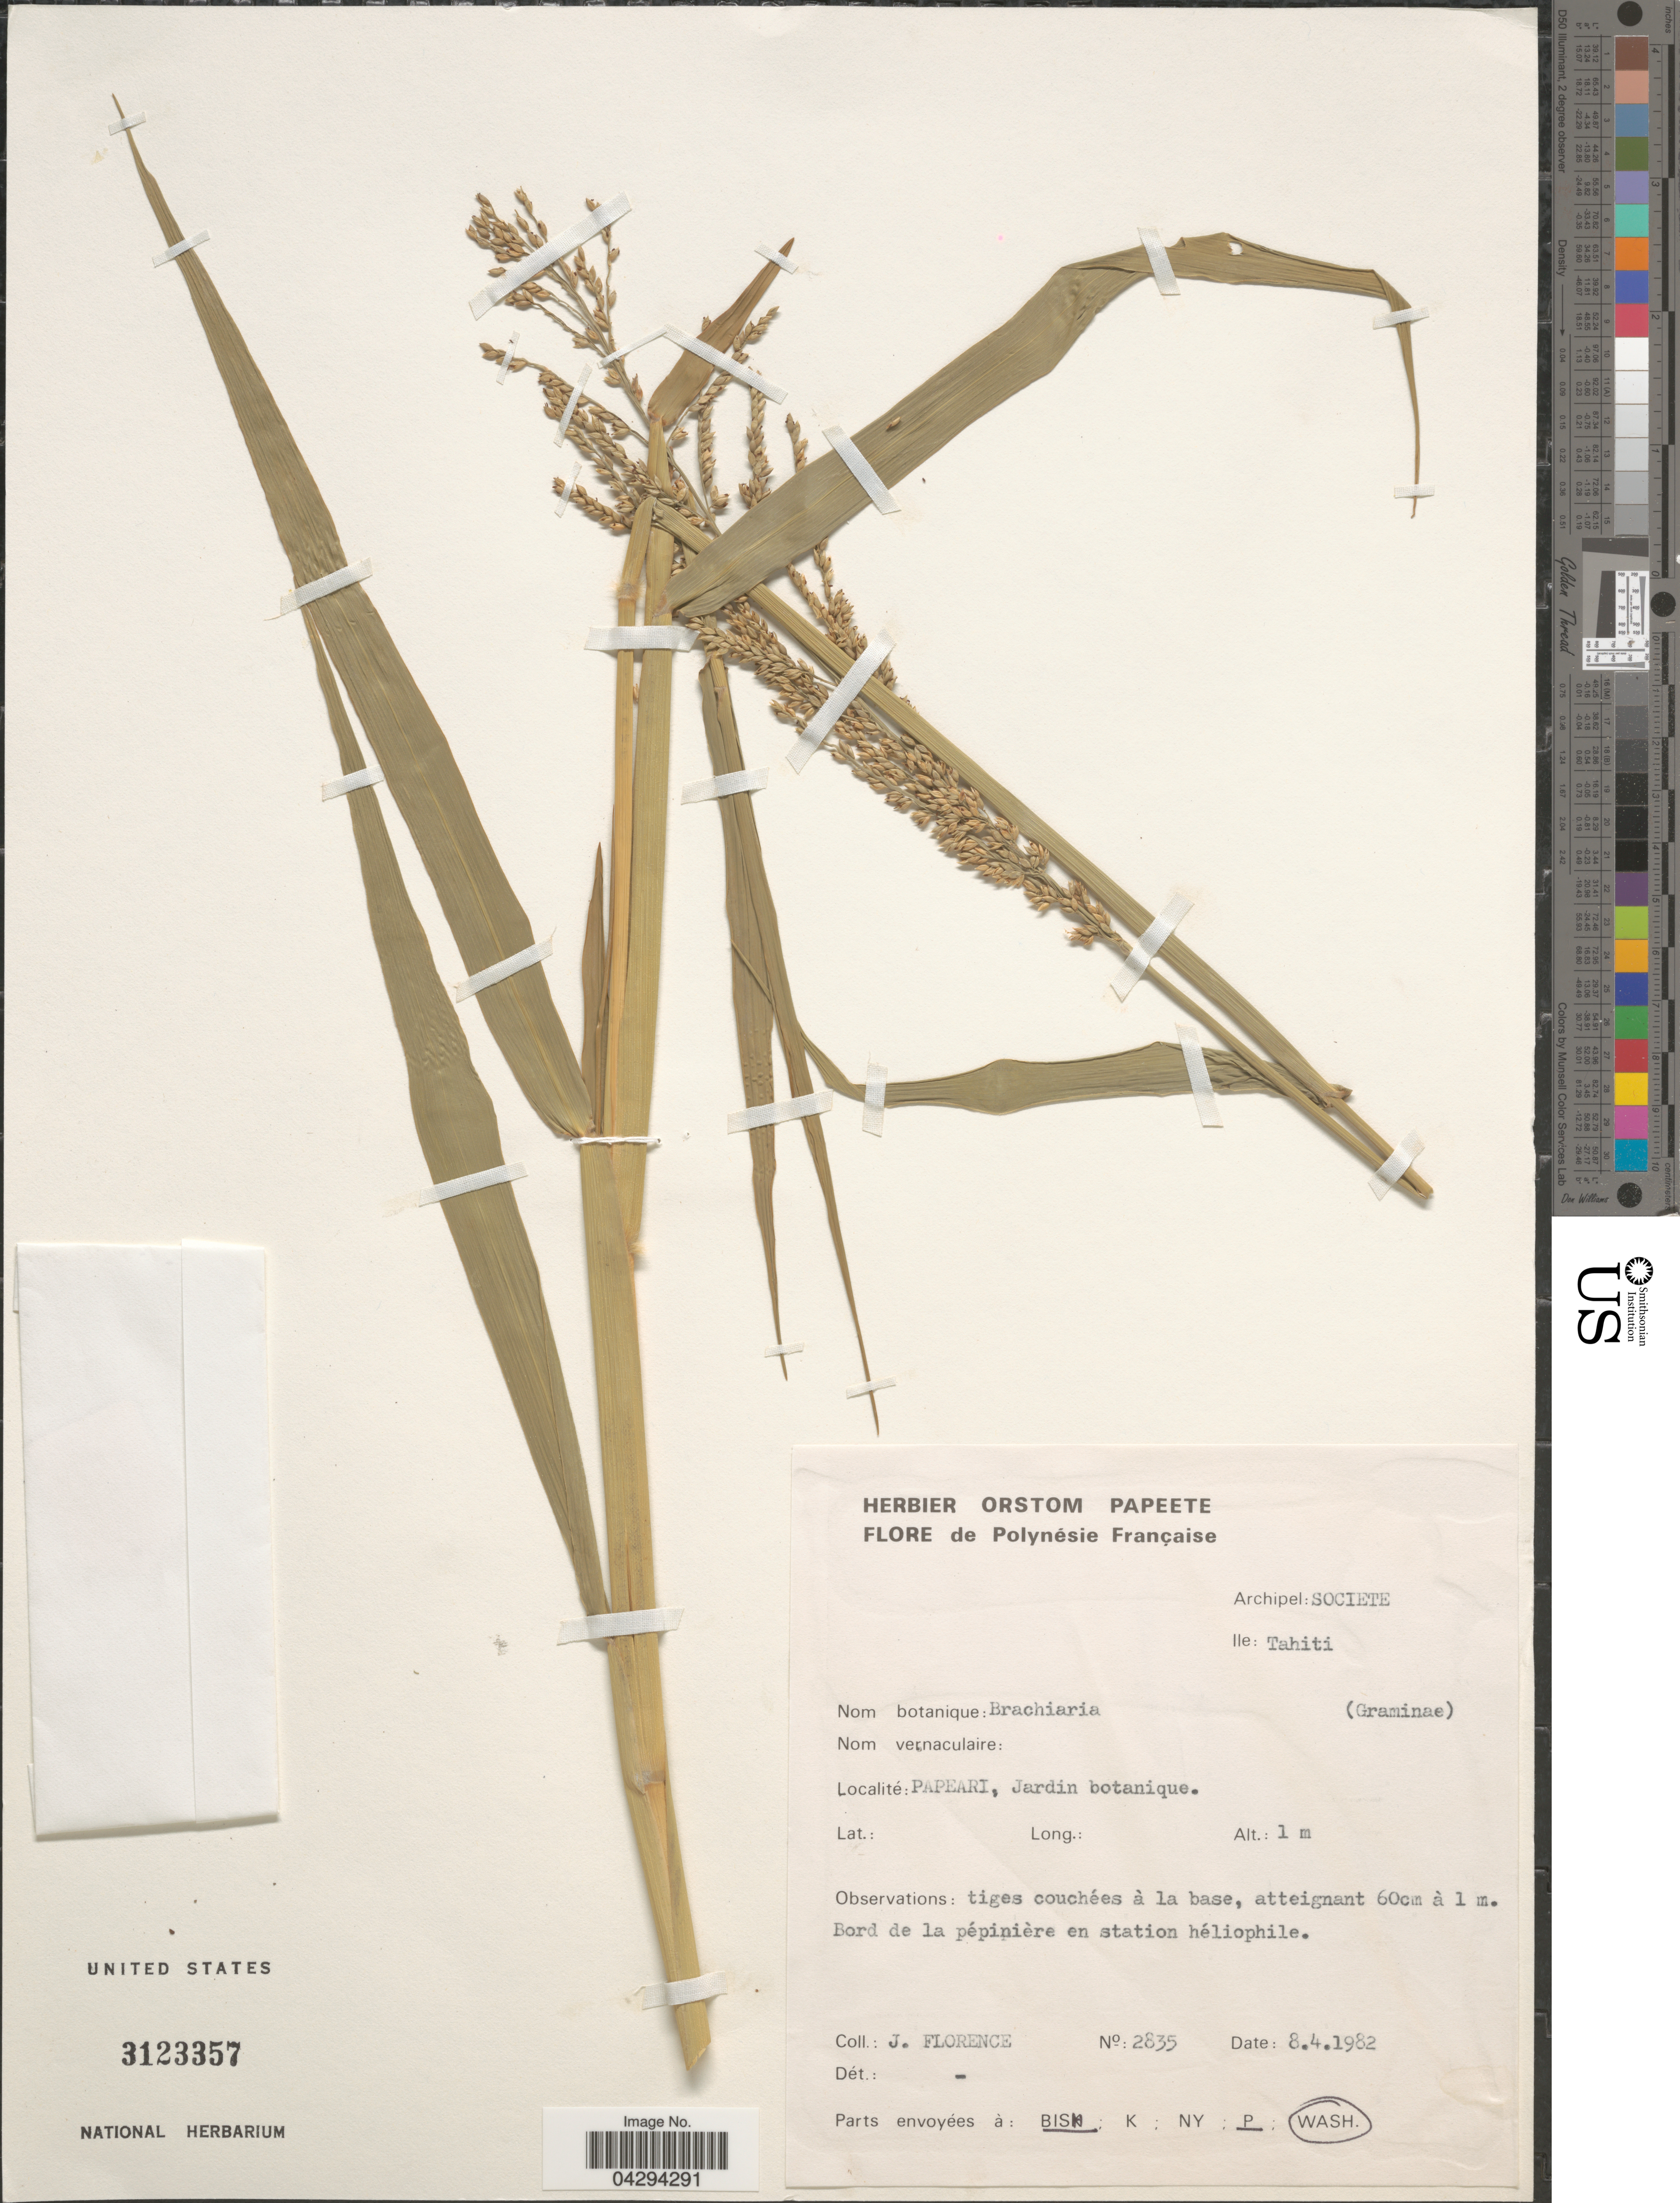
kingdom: Plantae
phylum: Tracheophyta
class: Liliopsida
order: Poales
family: Poaceae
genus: Urochloa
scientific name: Urochloa sp.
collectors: J. Florence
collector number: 2835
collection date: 1982-04-08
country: French Polynesia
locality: Polynésie Française. Archipel: Societe. Ile: Tahiti. Papeari, Jardin botanique.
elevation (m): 1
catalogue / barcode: US 3123357